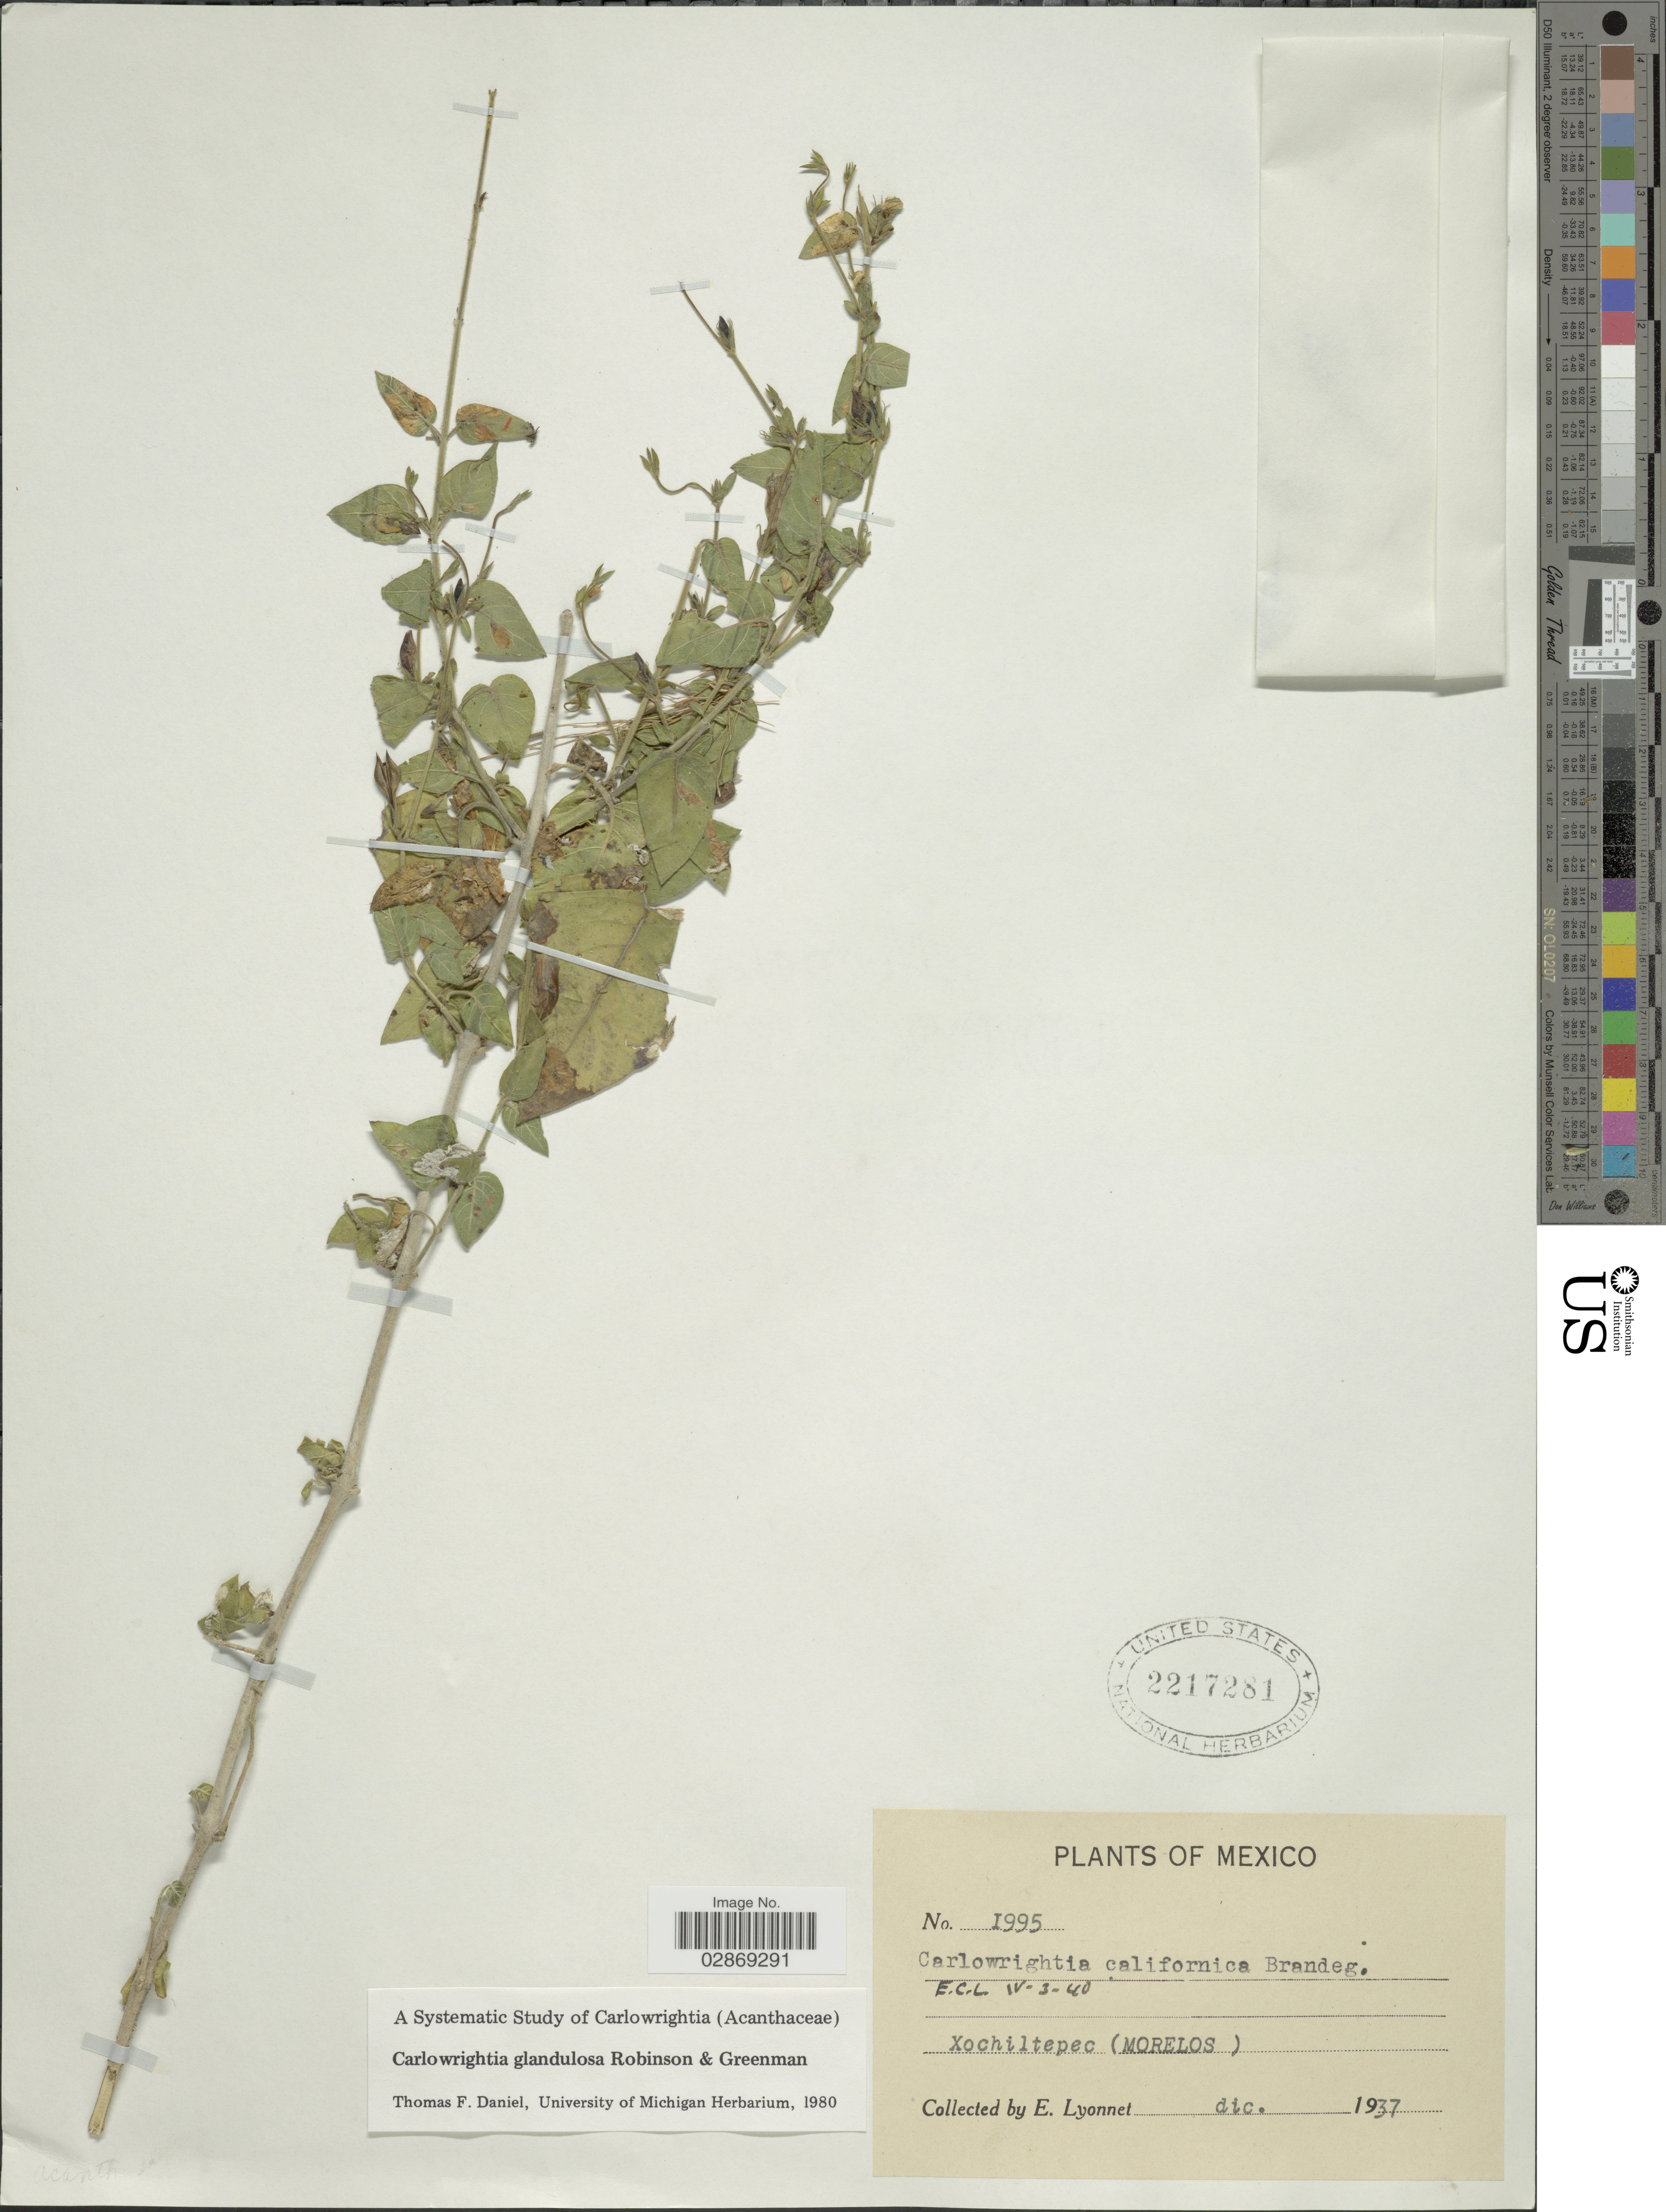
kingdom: Plantae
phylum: Tracheophyta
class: Magnoliopsida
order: Lamiales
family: Acanthaceae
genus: Carlowrightia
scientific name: Carlowrightia neesiana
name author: (Schauer ex Nees) T.F. Daniel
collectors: E. Lyonnet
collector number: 1995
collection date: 1937-12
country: Mexico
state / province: Morelos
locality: Xochiltepec (Morelos).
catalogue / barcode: US 2217281